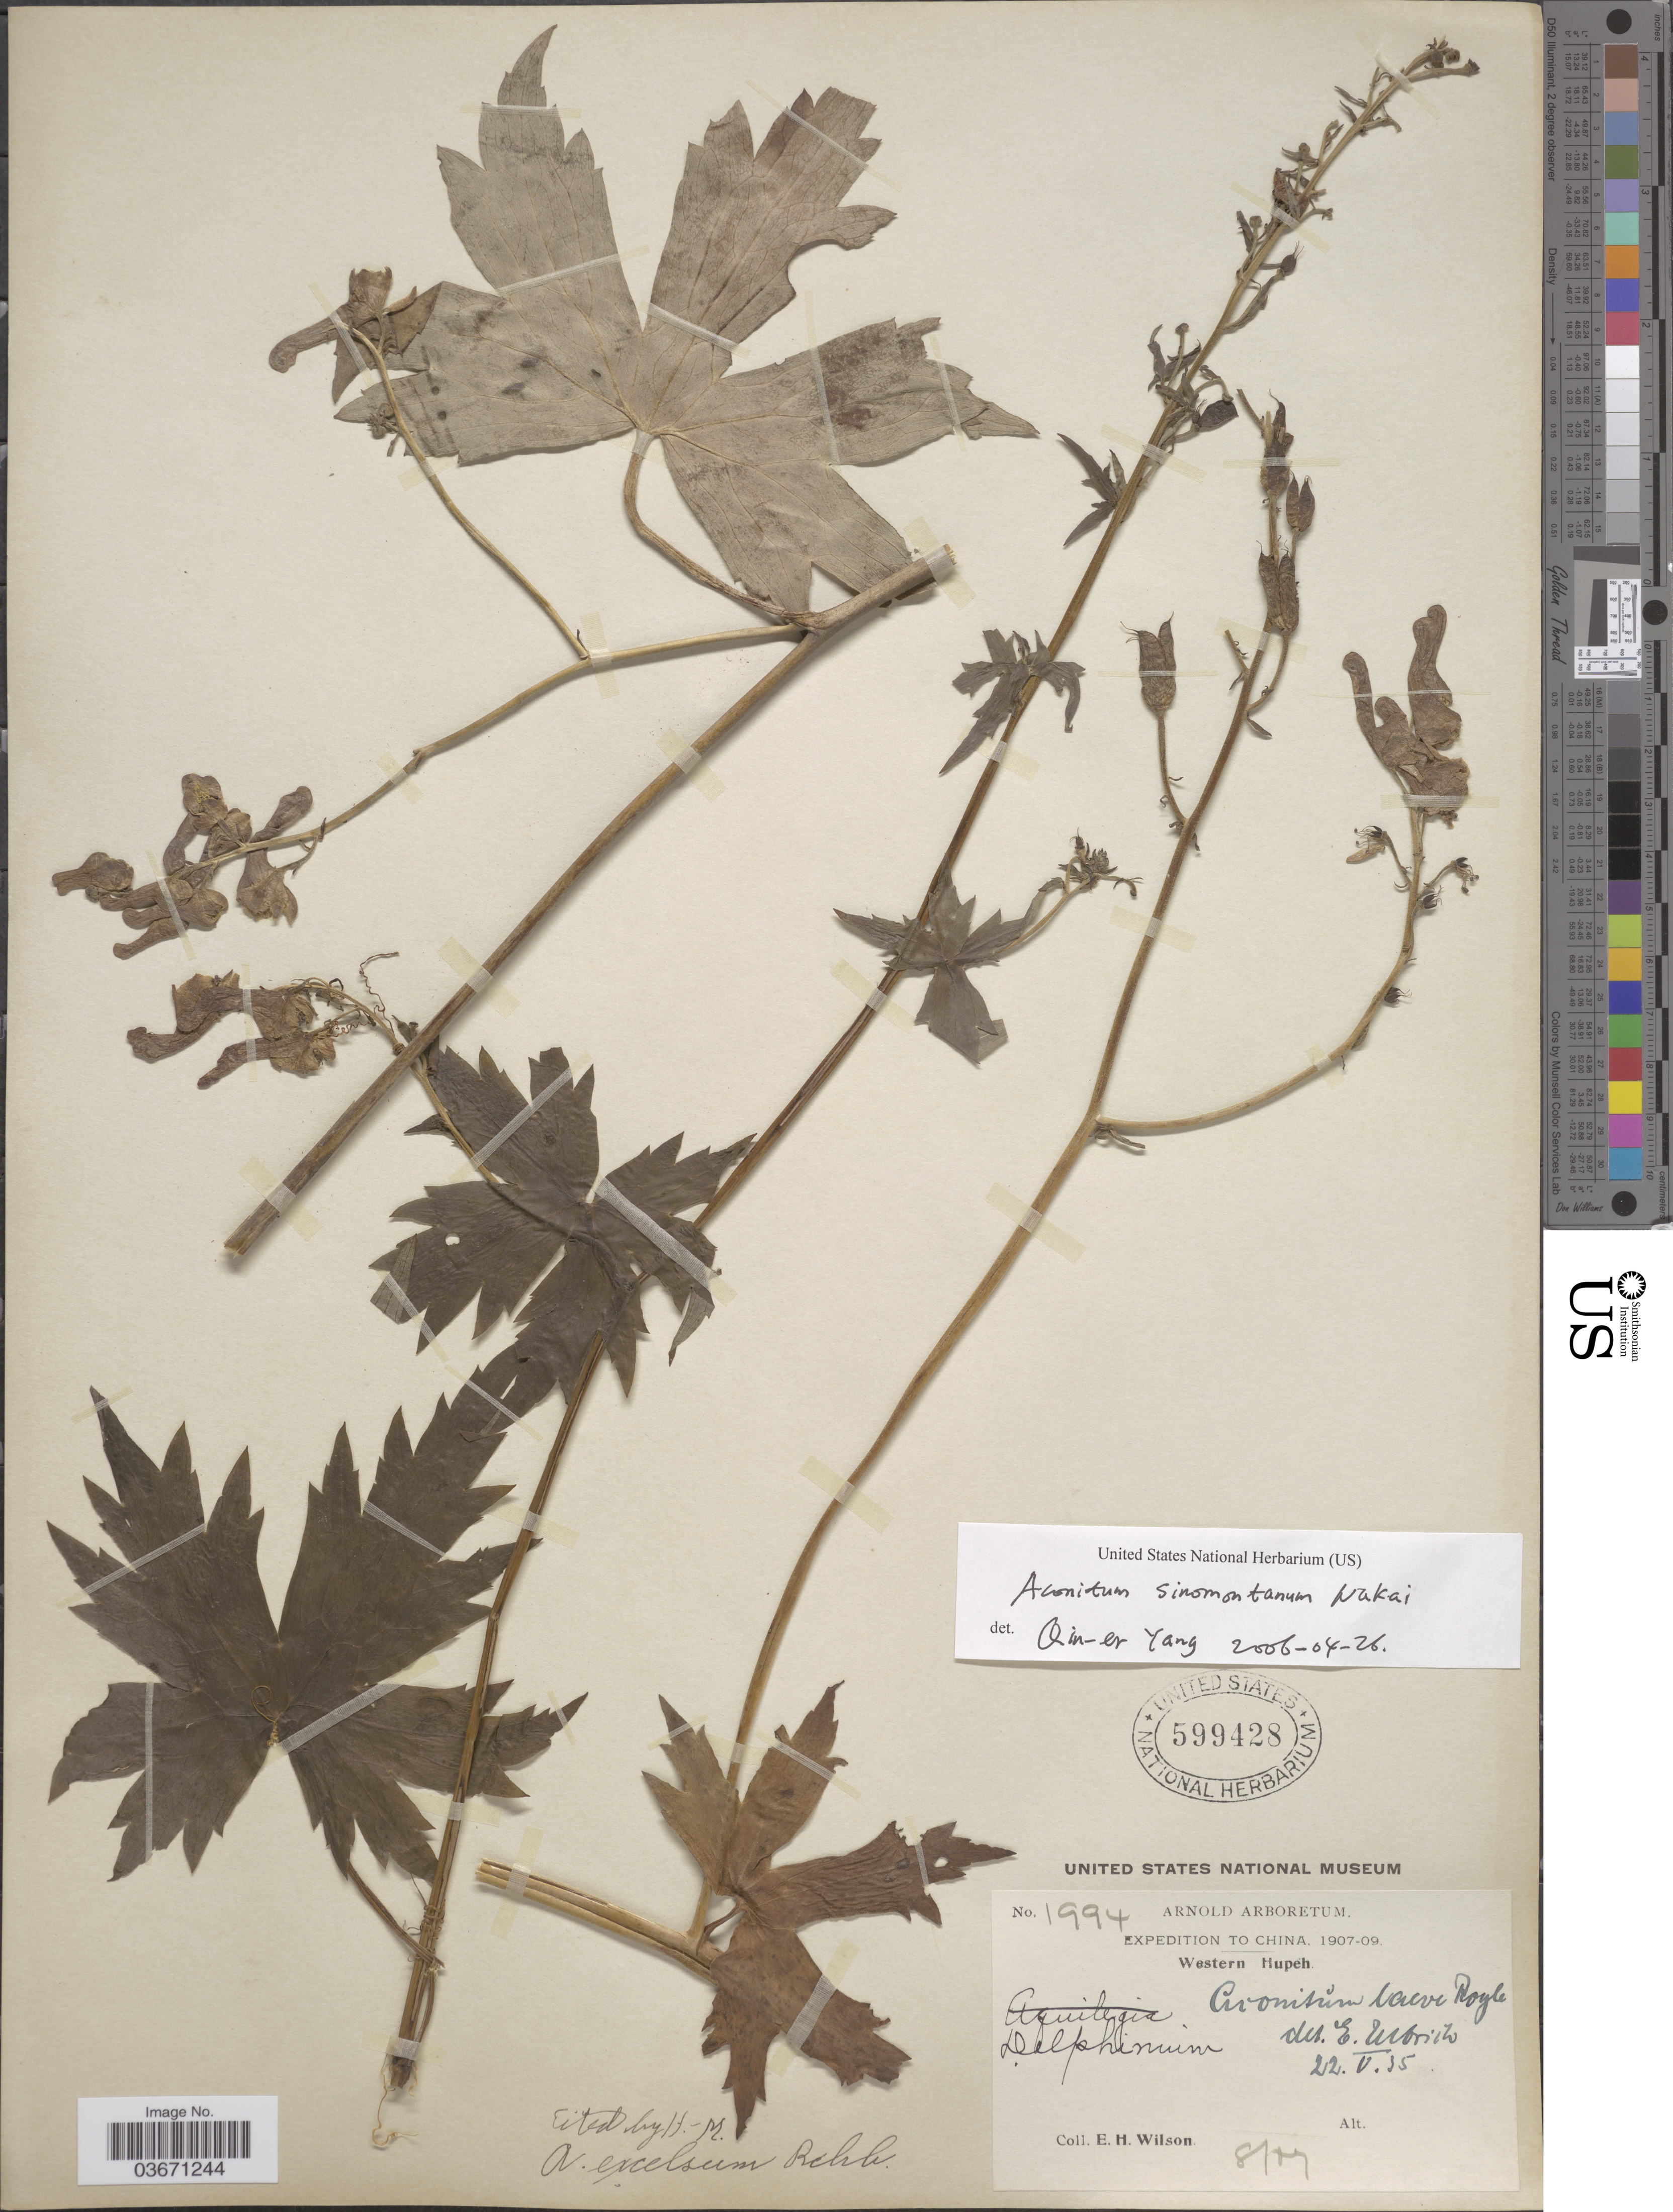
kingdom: Plantae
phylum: Tracheophyta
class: Magnoliopsida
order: Ranunculales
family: Ranunculaceae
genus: Aconitum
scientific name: Aconitum sinomontanum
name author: Nakai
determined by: Yang, Q. E.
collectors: E. Wilson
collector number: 1994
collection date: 1907-08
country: China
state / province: Hubei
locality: Western Hupeh.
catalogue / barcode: US 599428